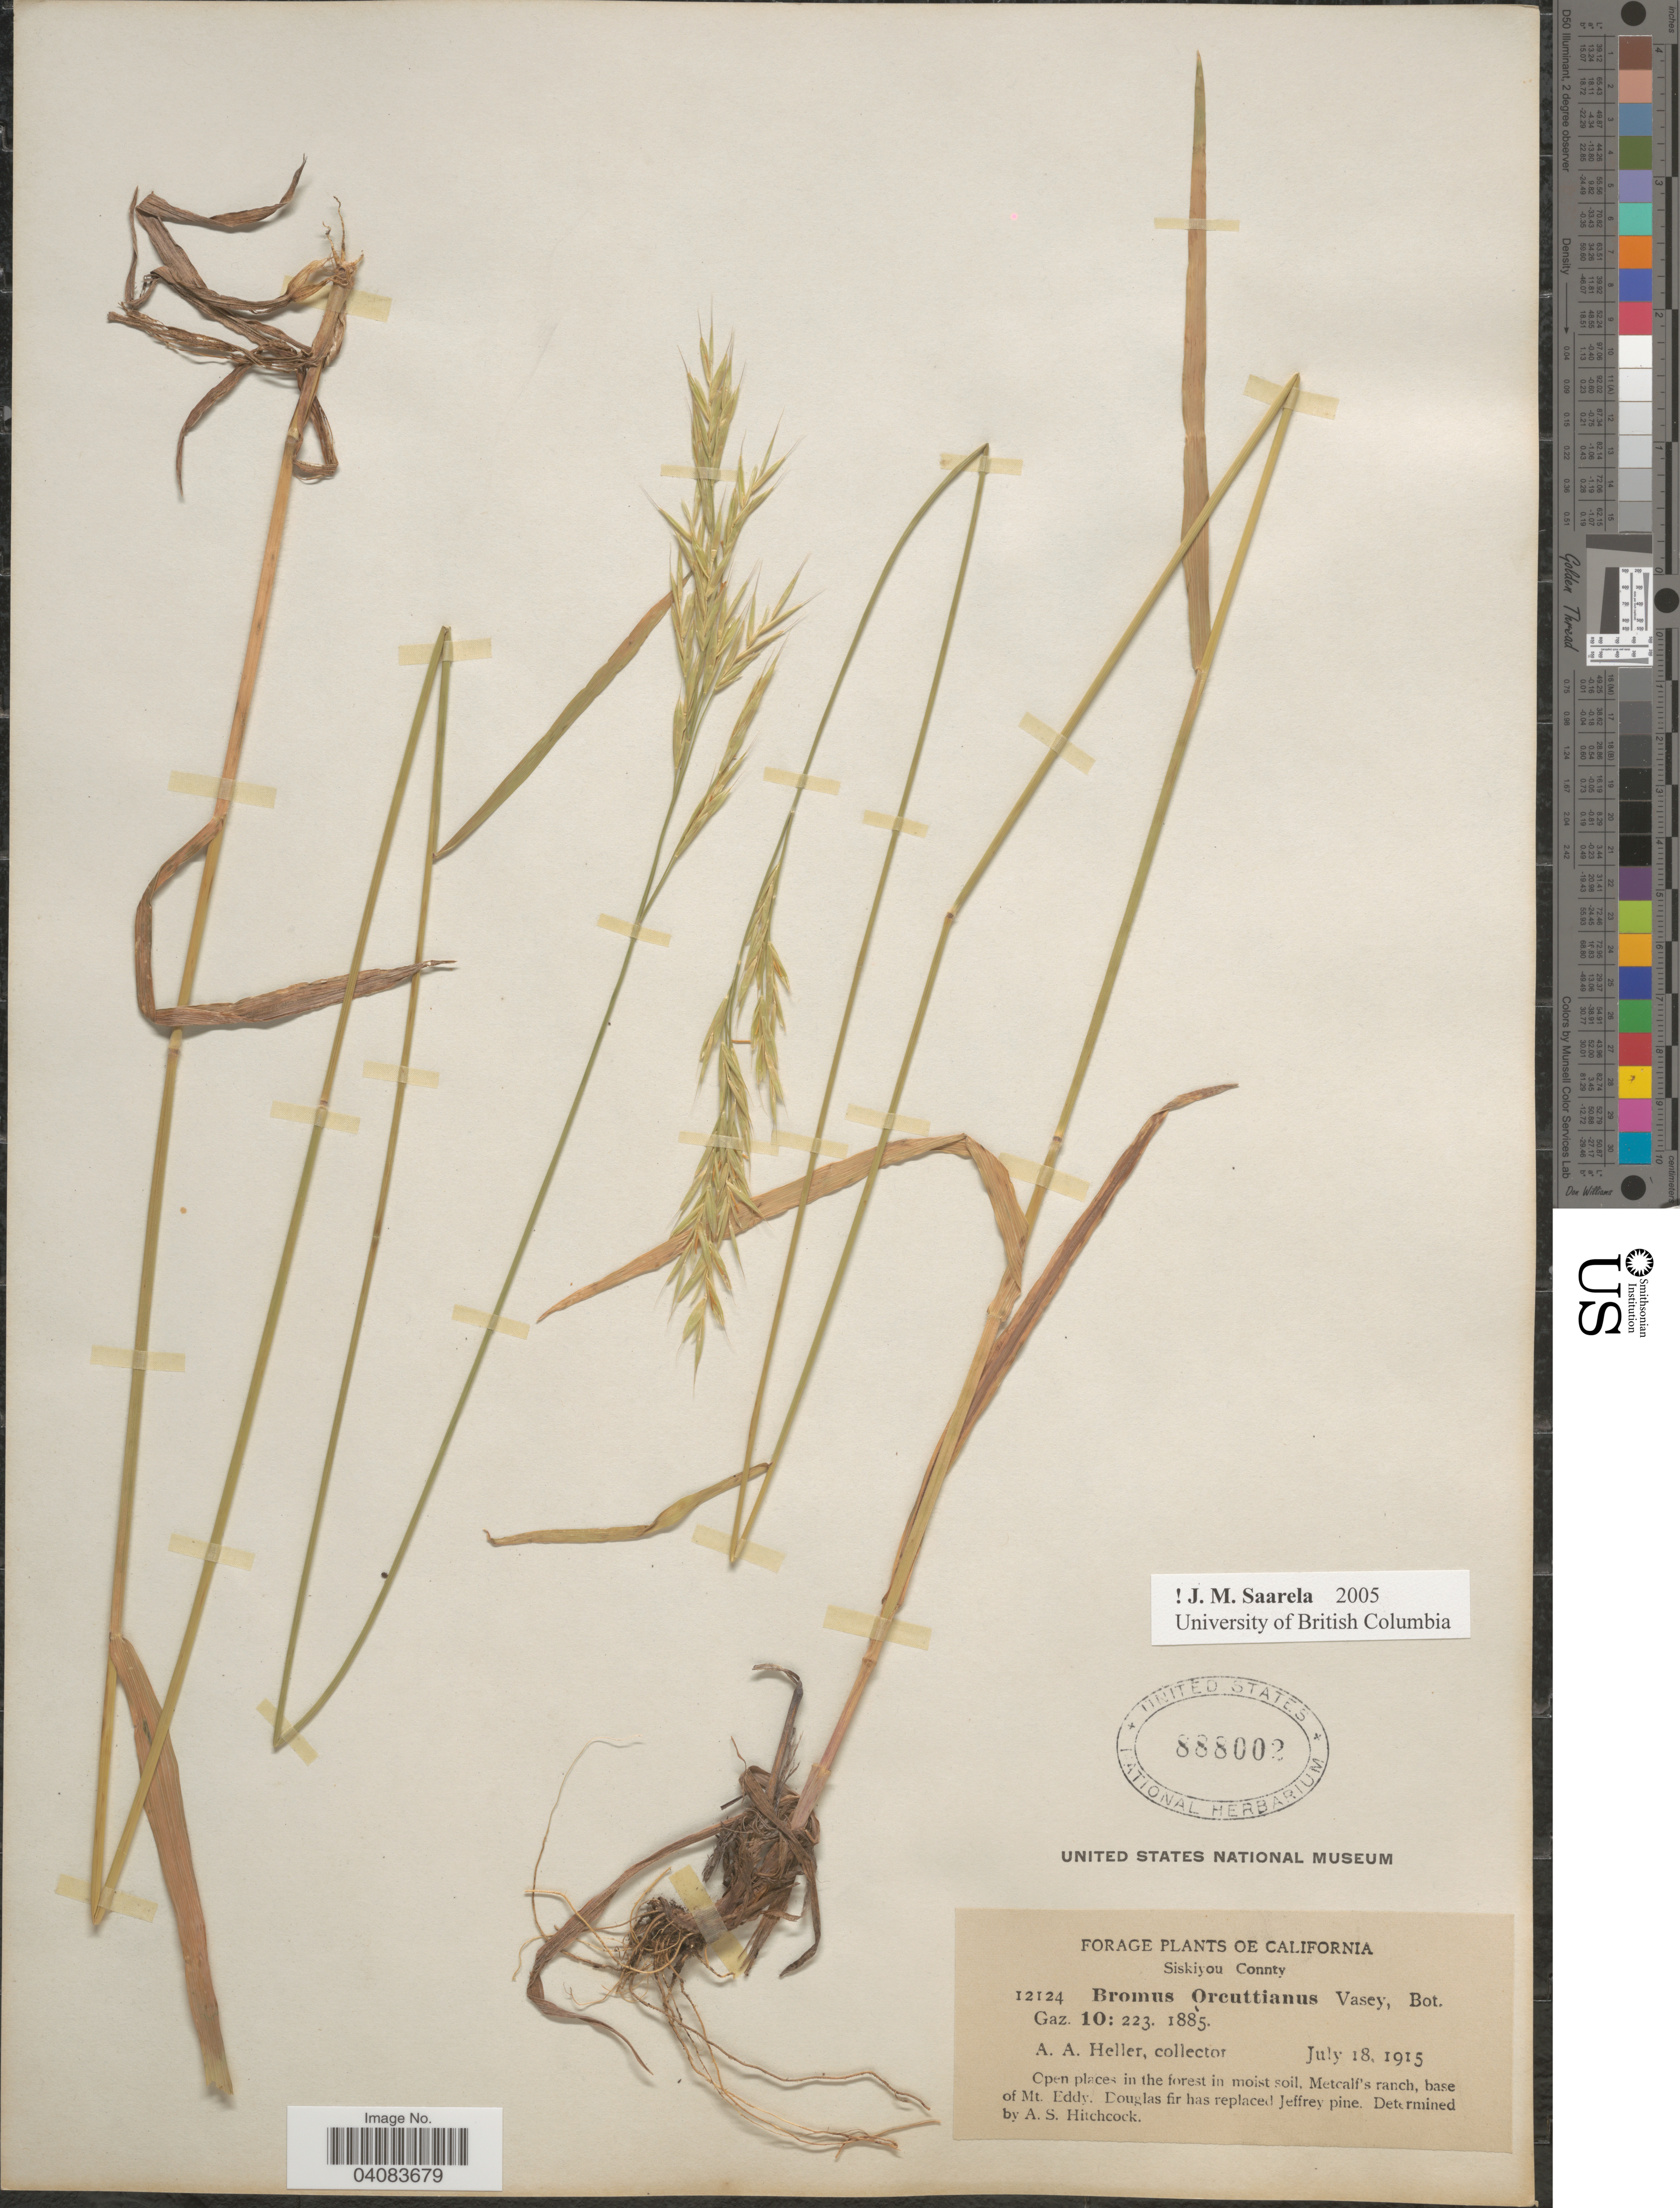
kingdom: Plantae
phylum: Tracheophyta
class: Liliopsida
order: Poales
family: Poaceae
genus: Bromus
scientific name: Bromus orcuttianus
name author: Vasey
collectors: A. A. Heller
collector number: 12124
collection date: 1915-07-18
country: United States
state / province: California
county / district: Siskiyou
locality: Siskiyou County, Metcalf's ranch, base of Mt. Eddy. Douglas fir has replaced Jeffrey pine.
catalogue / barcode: US 888002